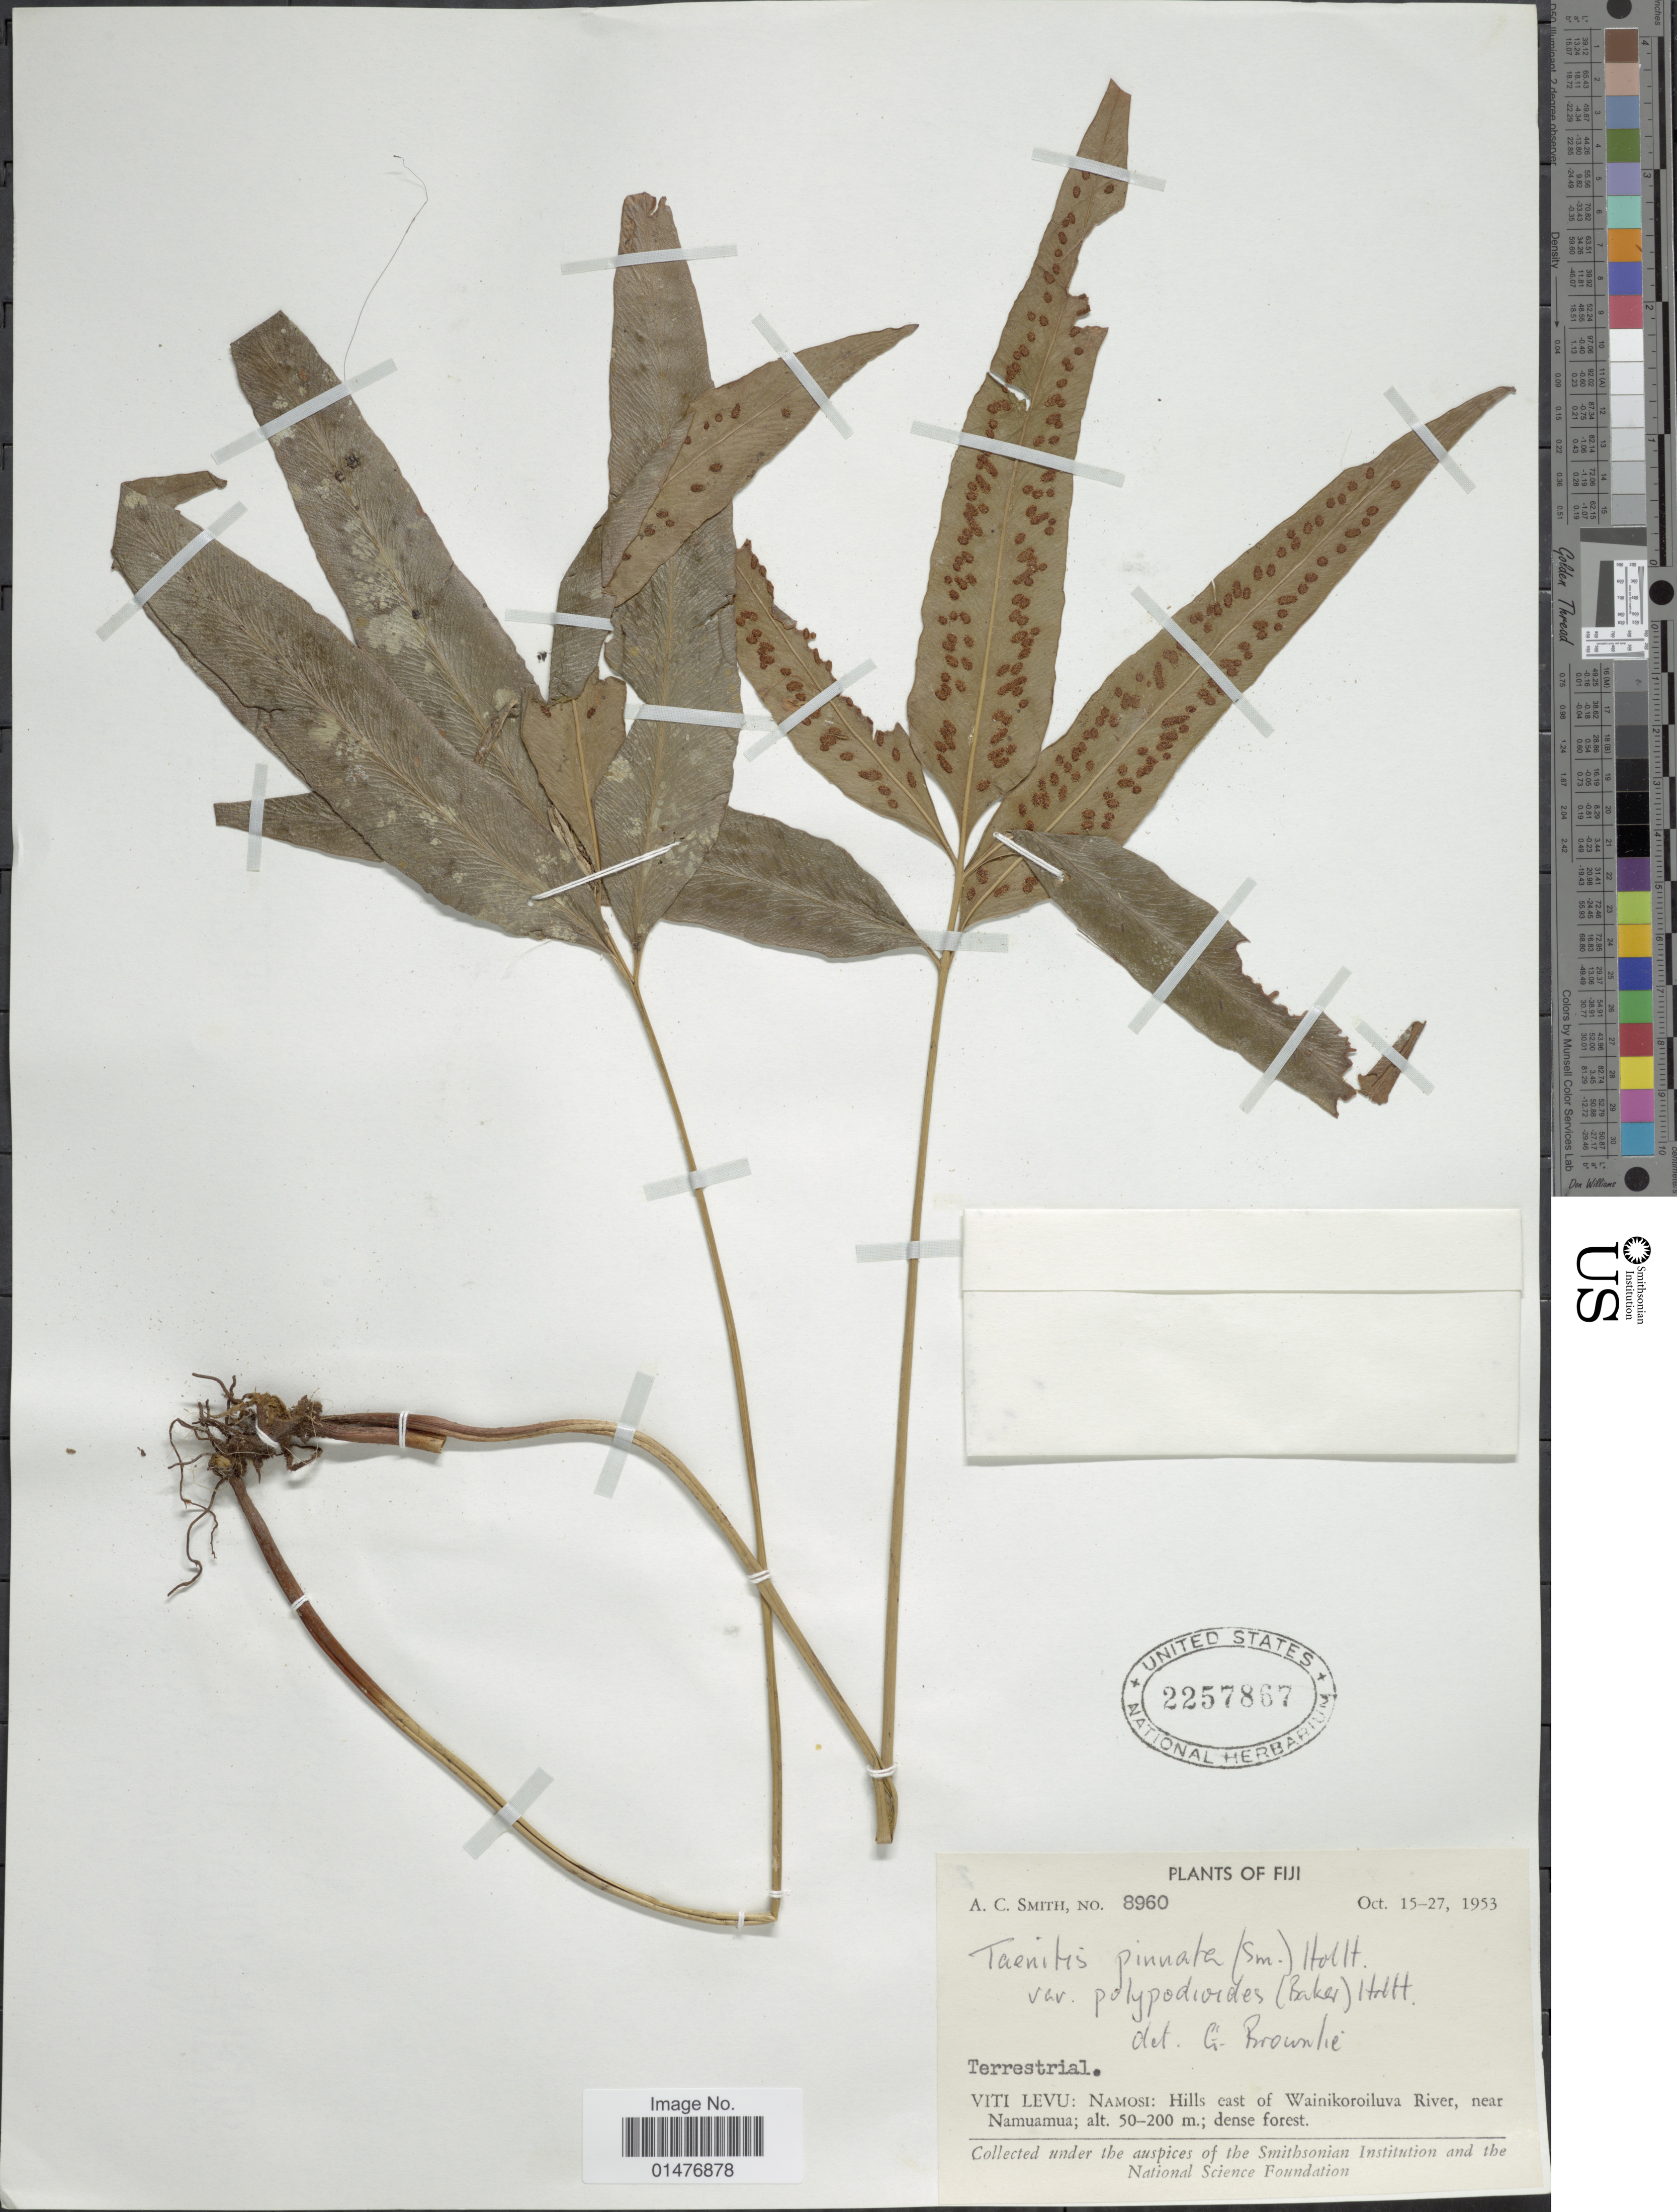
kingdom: Plantae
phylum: Tracheophyta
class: Polypodiopsida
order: Polypodiales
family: Pteridaceae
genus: Taenitis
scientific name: Taenitis pinnata var. polypodioides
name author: (Baker) Holttum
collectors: A. C. Smith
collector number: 8960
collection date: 1953-10-15/1953-10-27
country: Fiji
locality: VITI LEVU : Namosi: Hills east of Wainikoroiluva River, near Namuamua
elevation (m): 50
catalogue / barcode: US 2257867